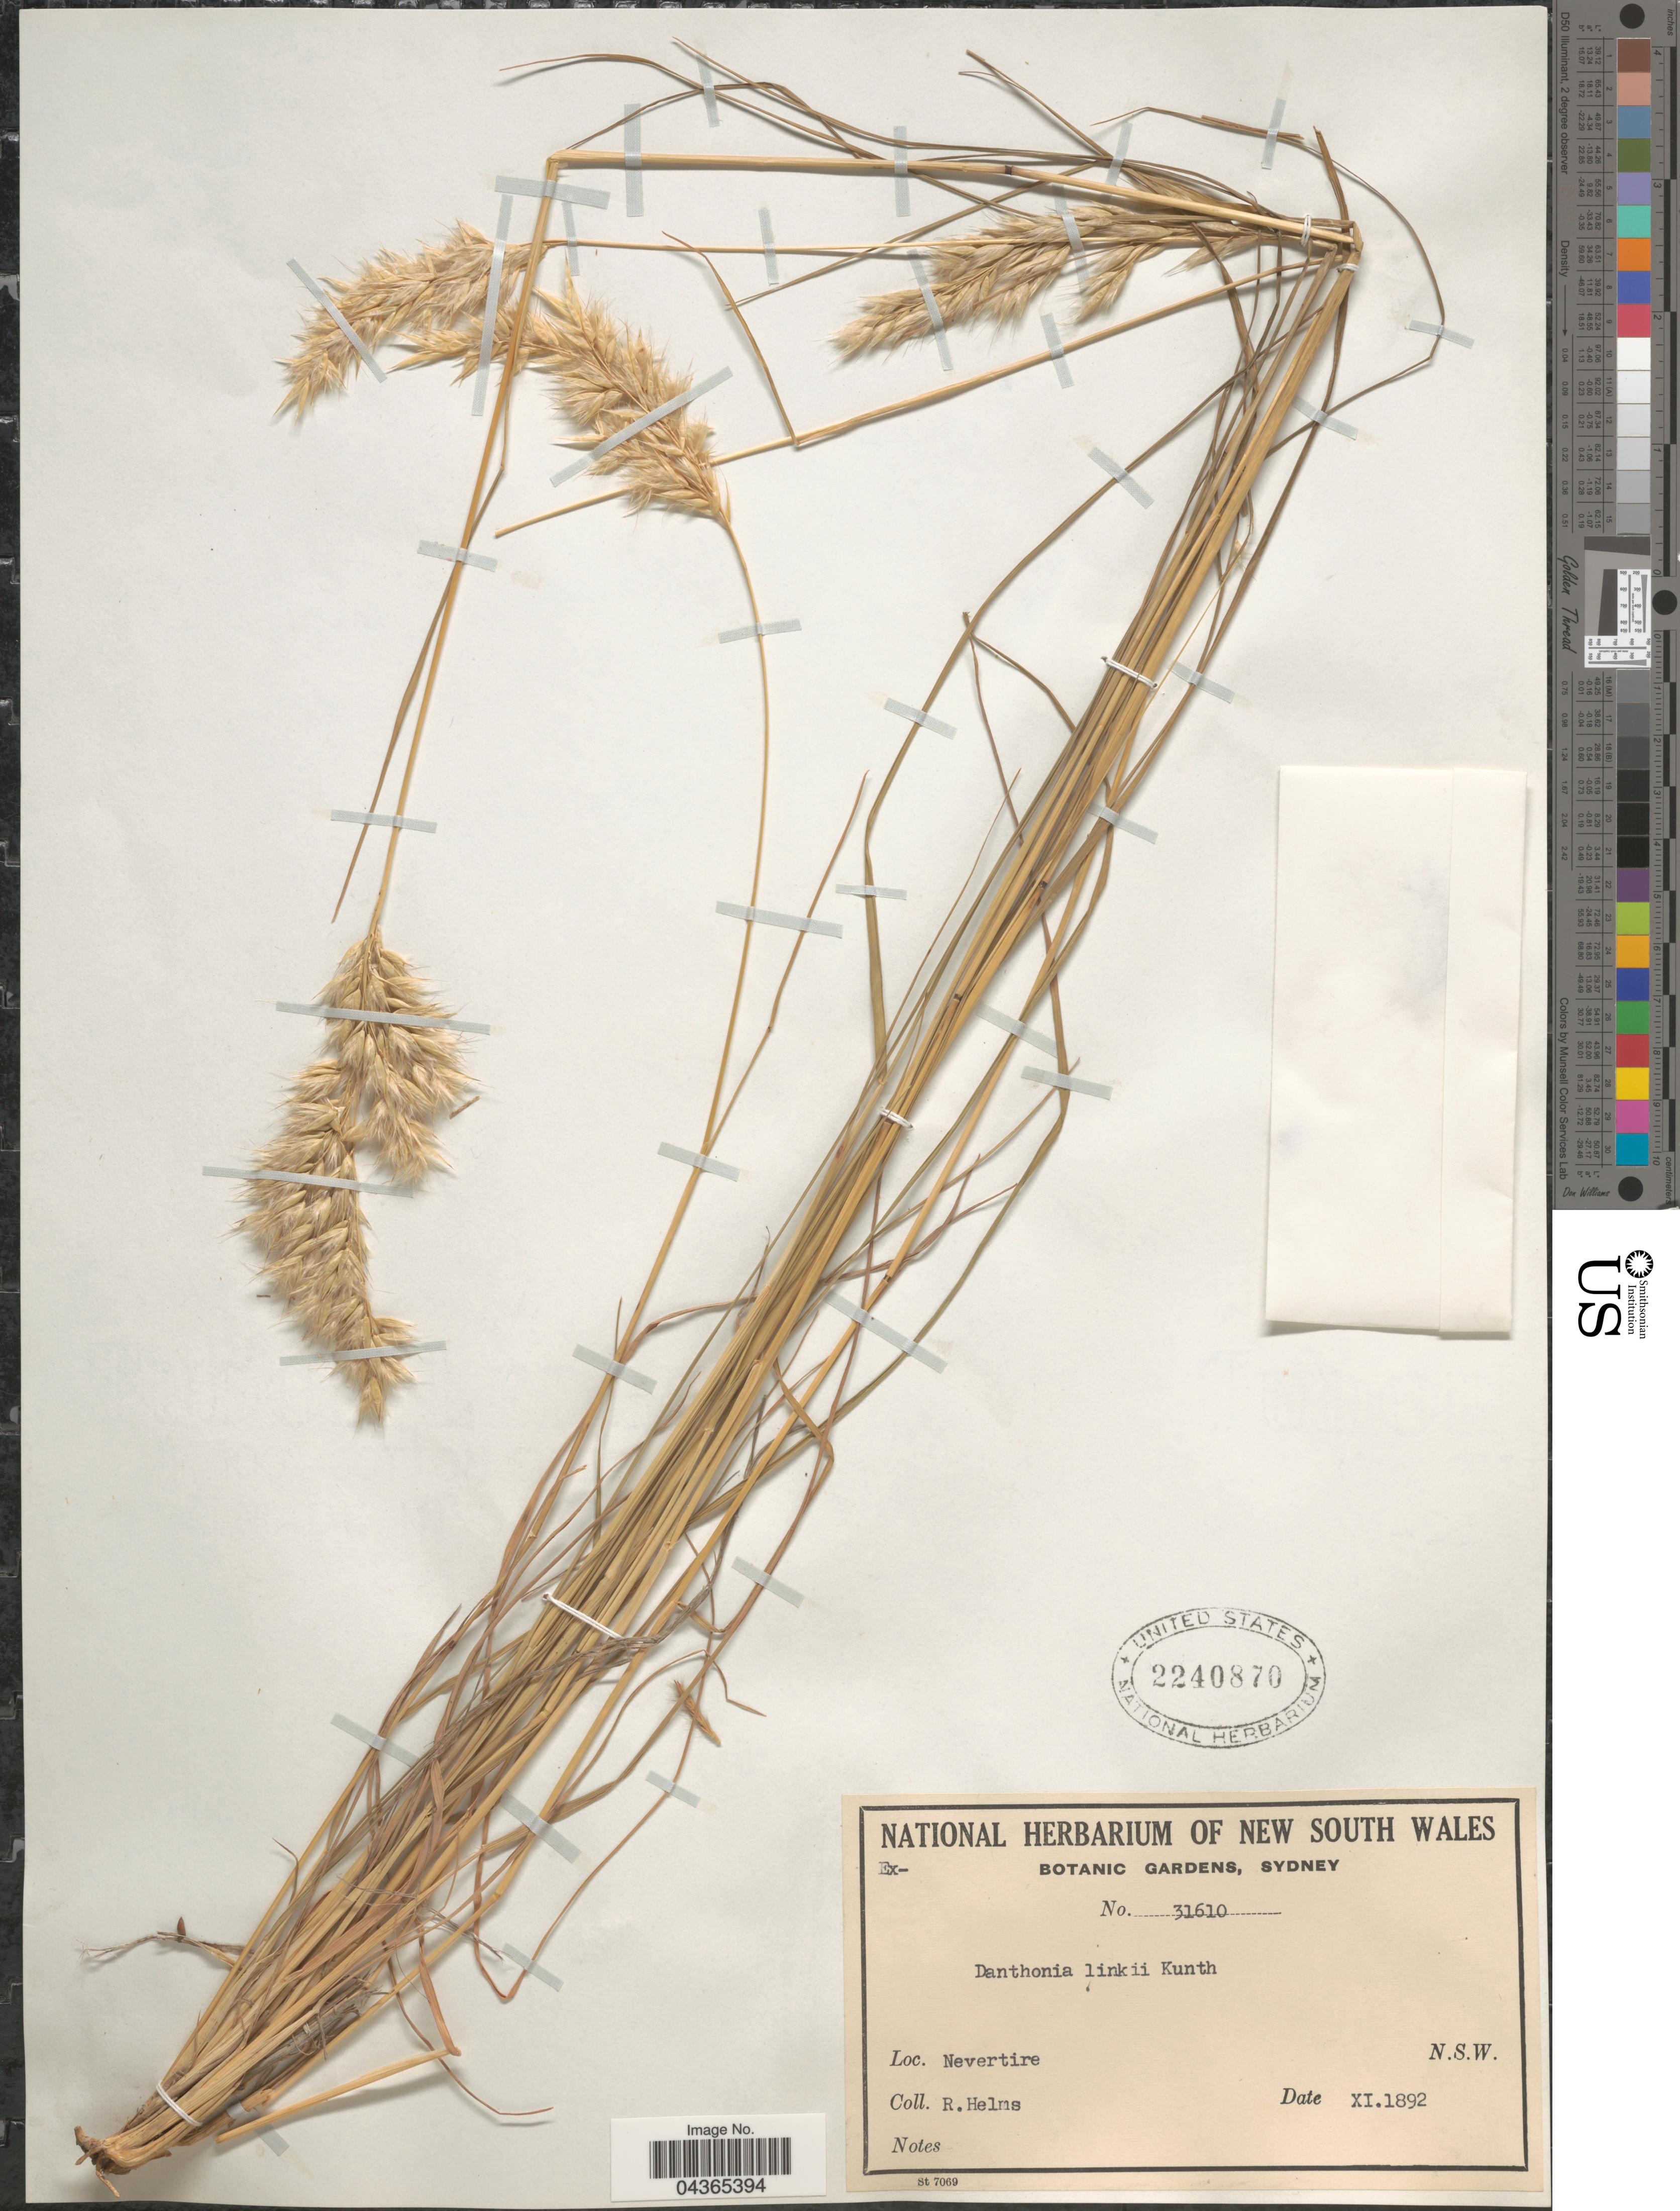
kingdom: Plantae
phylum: Tracheophyta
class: Liliopsida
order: Poales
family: Poaceae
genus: Rytidosperma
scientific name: Rytidosperma bipartitum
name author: (Link) A.M. Humphreys & H.P. Linder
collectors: R. Helms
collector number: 31610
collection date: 1892-11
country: Australia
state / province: New South Wales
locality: Nevertire.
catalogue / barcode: US 2240870